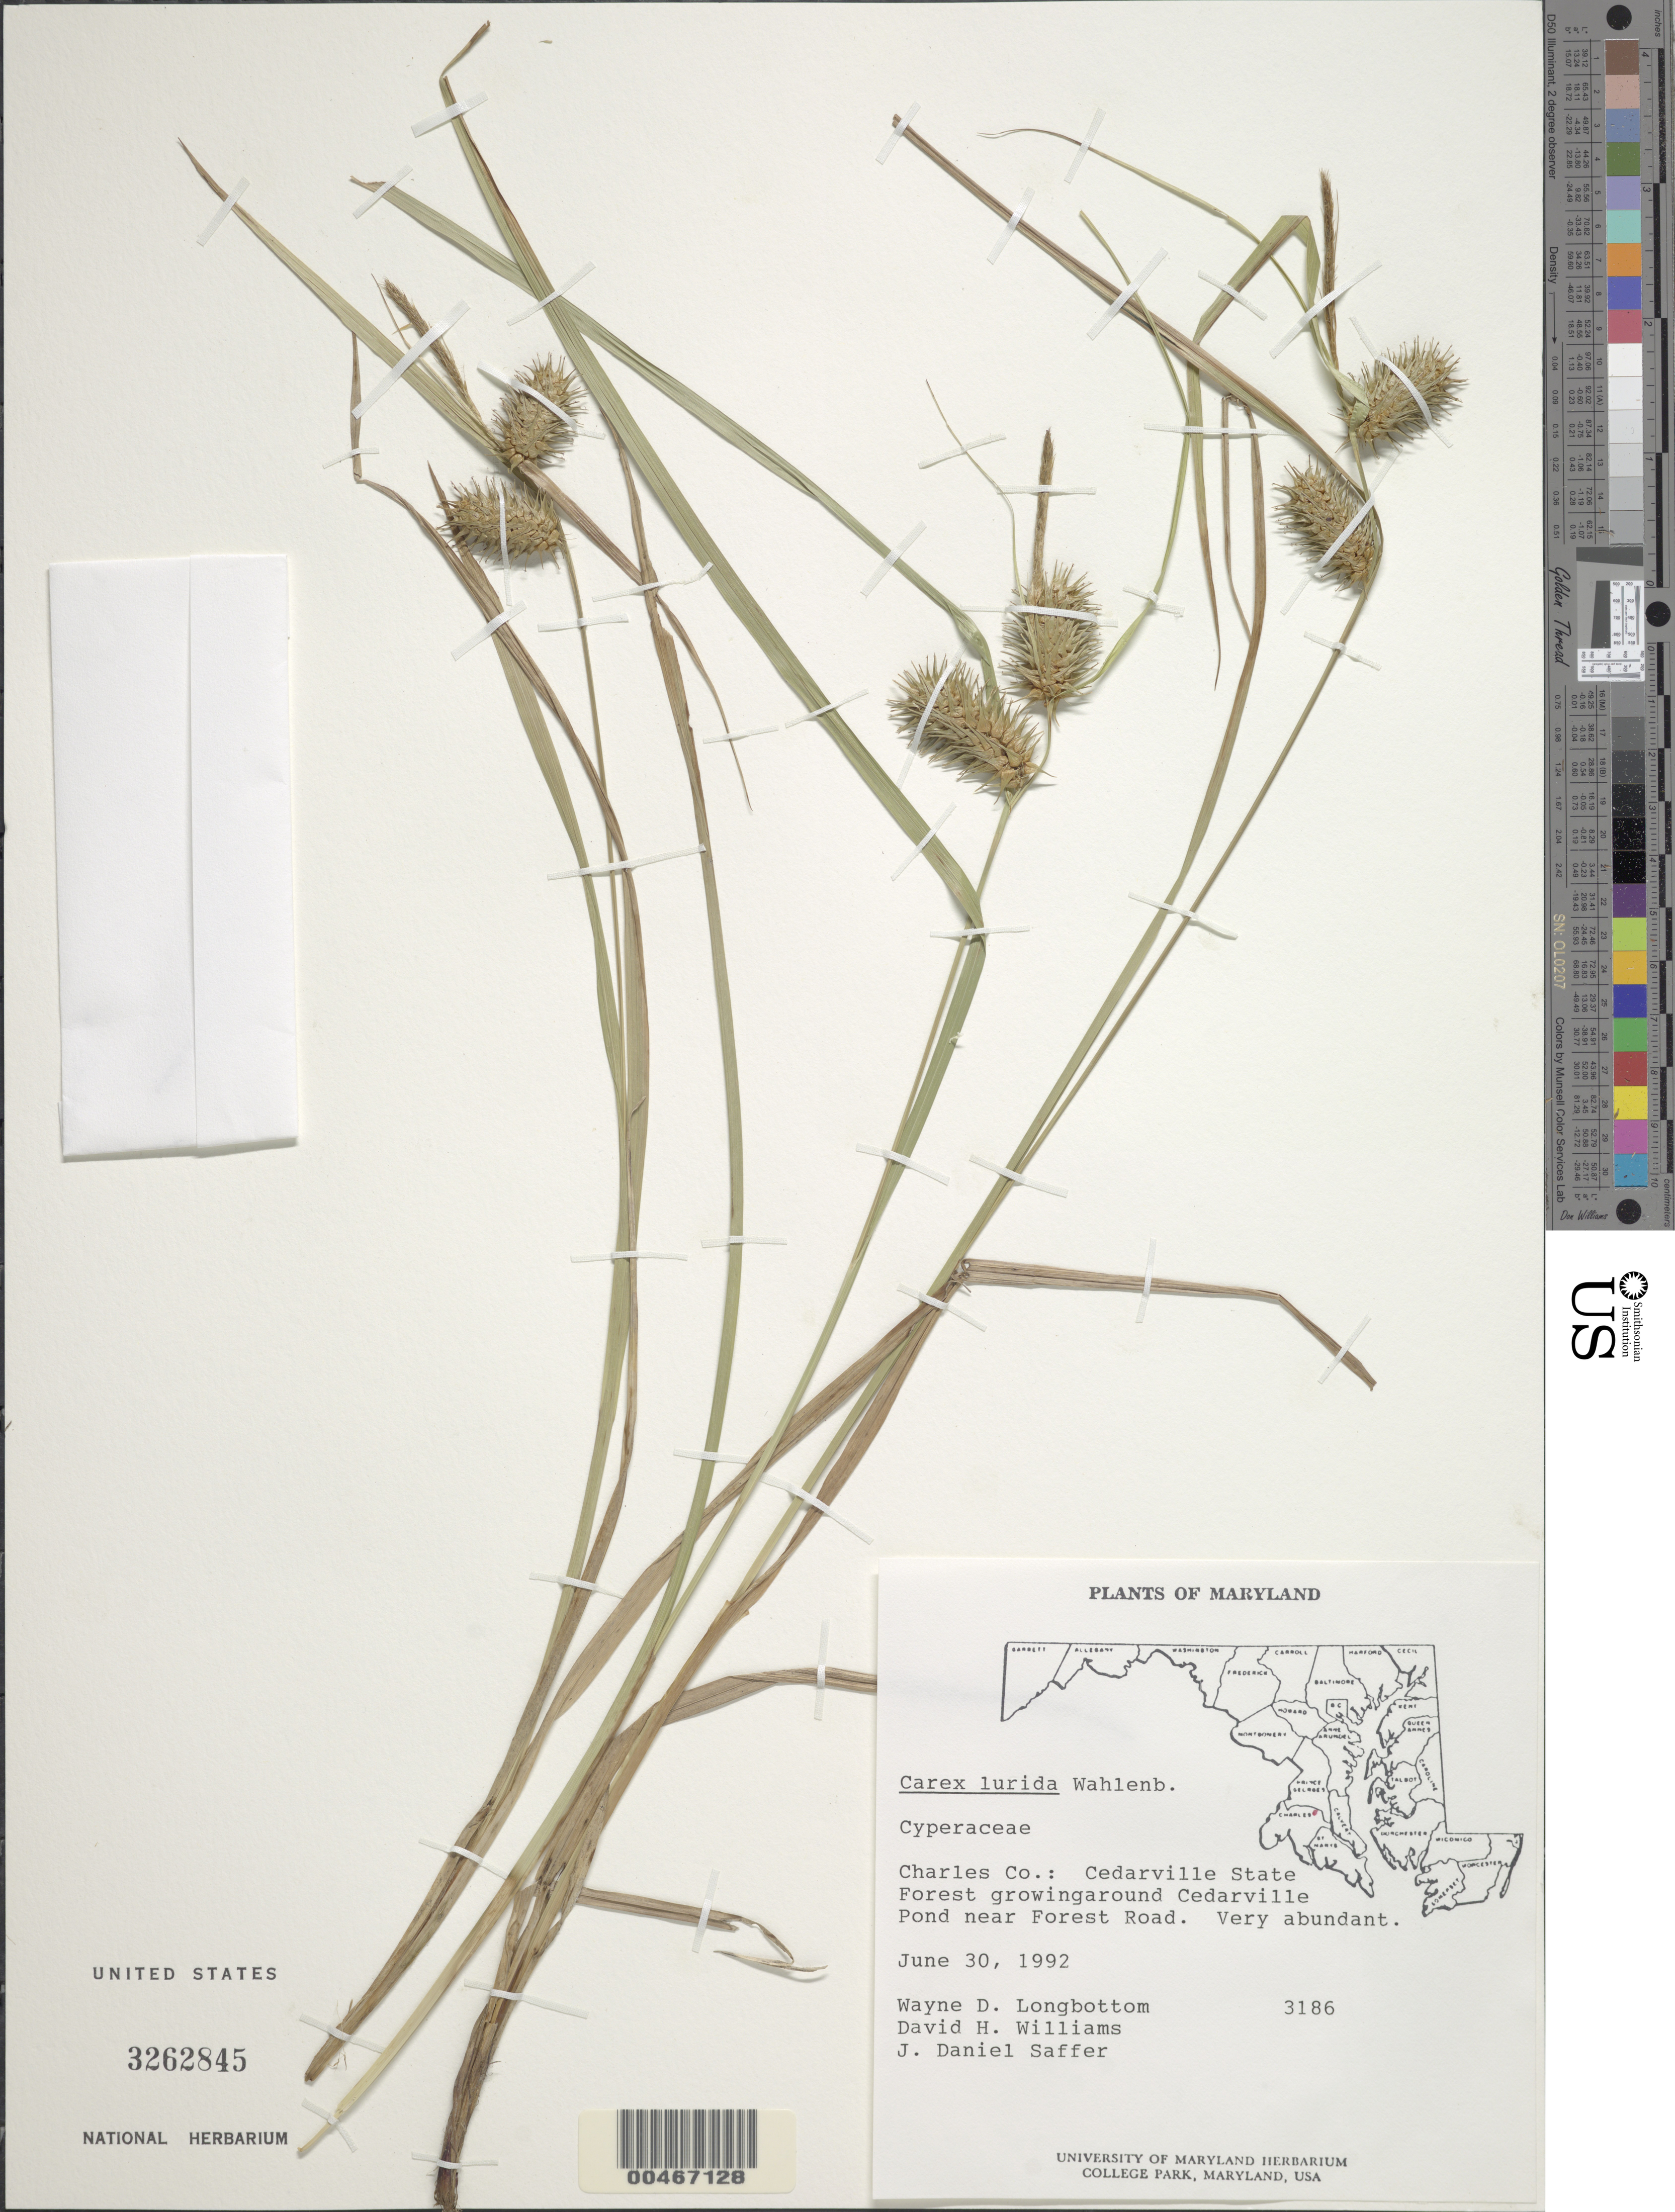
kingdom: Plantae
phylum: Tracheophyta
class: Liliopsida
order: Poales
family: Cyperaceae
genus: Carex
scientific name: Carex lurida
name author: Wahlenb.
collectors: W. D. Longbottom, D. H. Williams & J. Saffer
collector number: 3186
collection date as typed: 30 Jun 1992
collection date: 1992-06-30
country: United States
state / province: Maryland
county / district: Charles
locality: Cedarville State Forest, on Cedarville Pond near Forest Road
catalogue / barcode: US 3262845